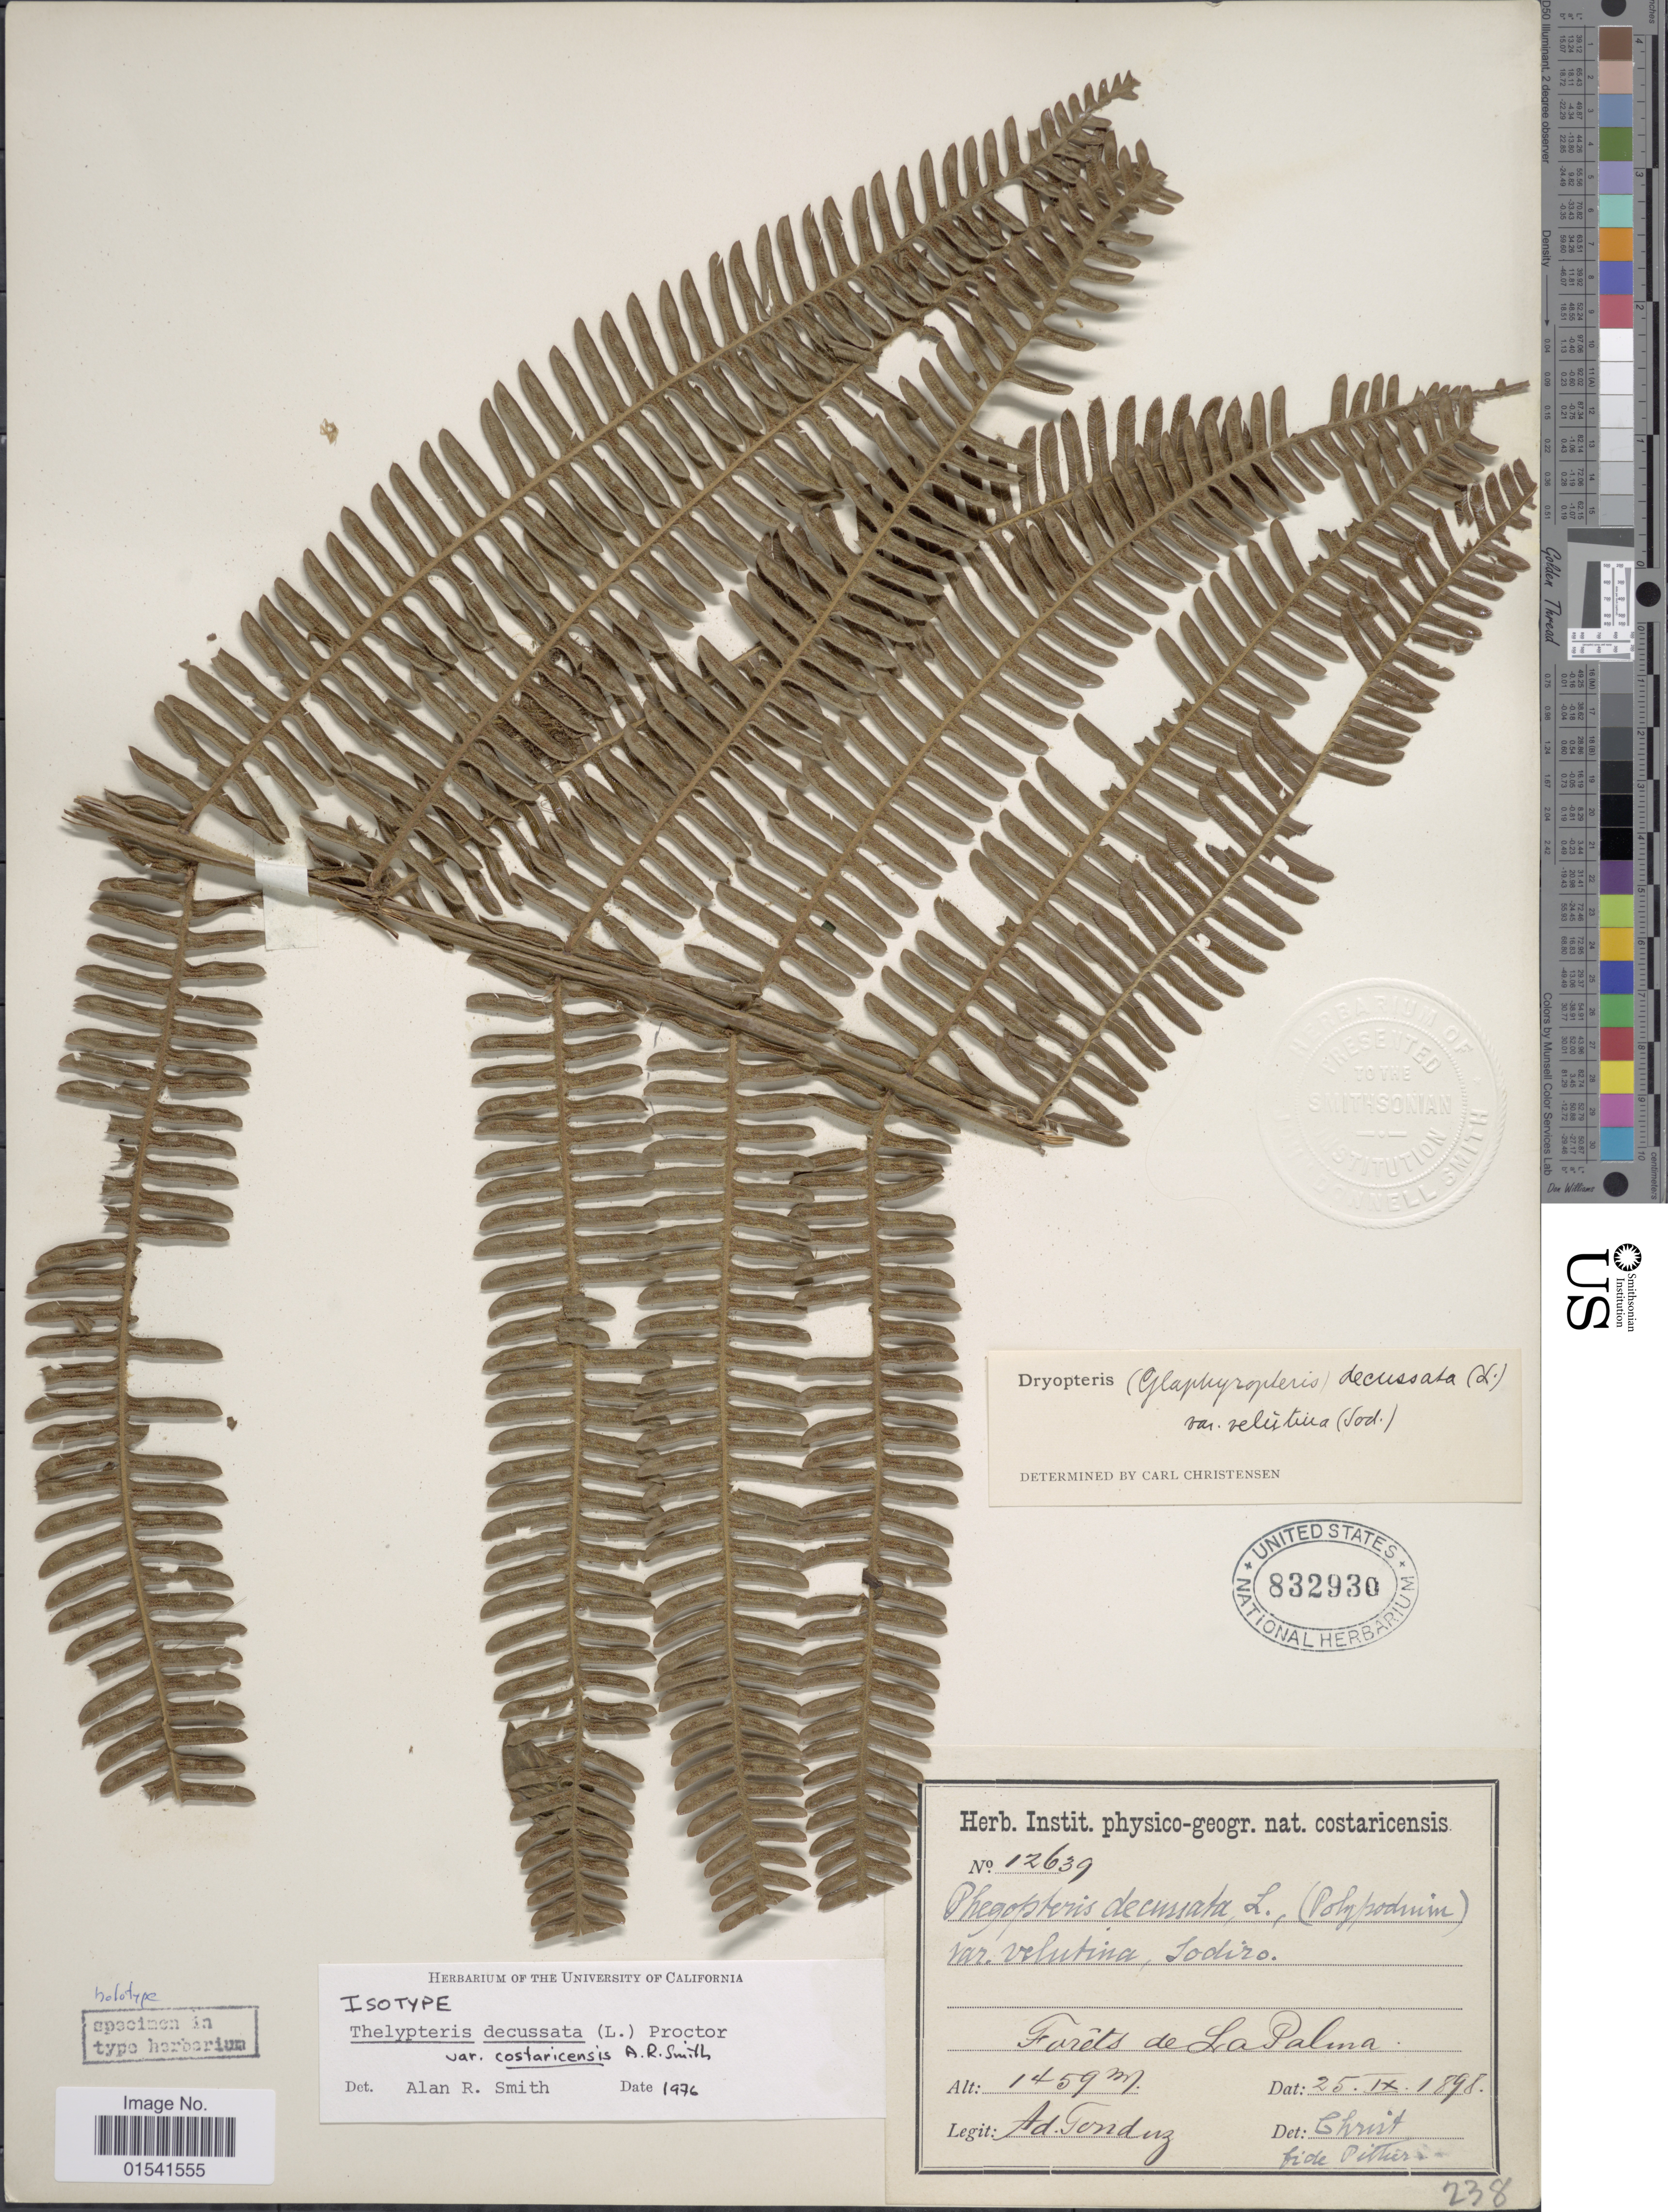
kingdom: Plantae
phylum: Tracheophyta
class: Polypodiopsida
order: Polypodiales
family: Thelypteridaceae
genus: Steiropteris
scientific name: Steiropteris decussata (L.) comb. nov., ined. 2015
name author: (L.)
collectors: A. Tonduz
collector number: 12639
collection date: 1898-09-25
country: Costa Rica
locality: Forets de La Palma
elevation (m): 1459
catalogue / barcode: US 832930